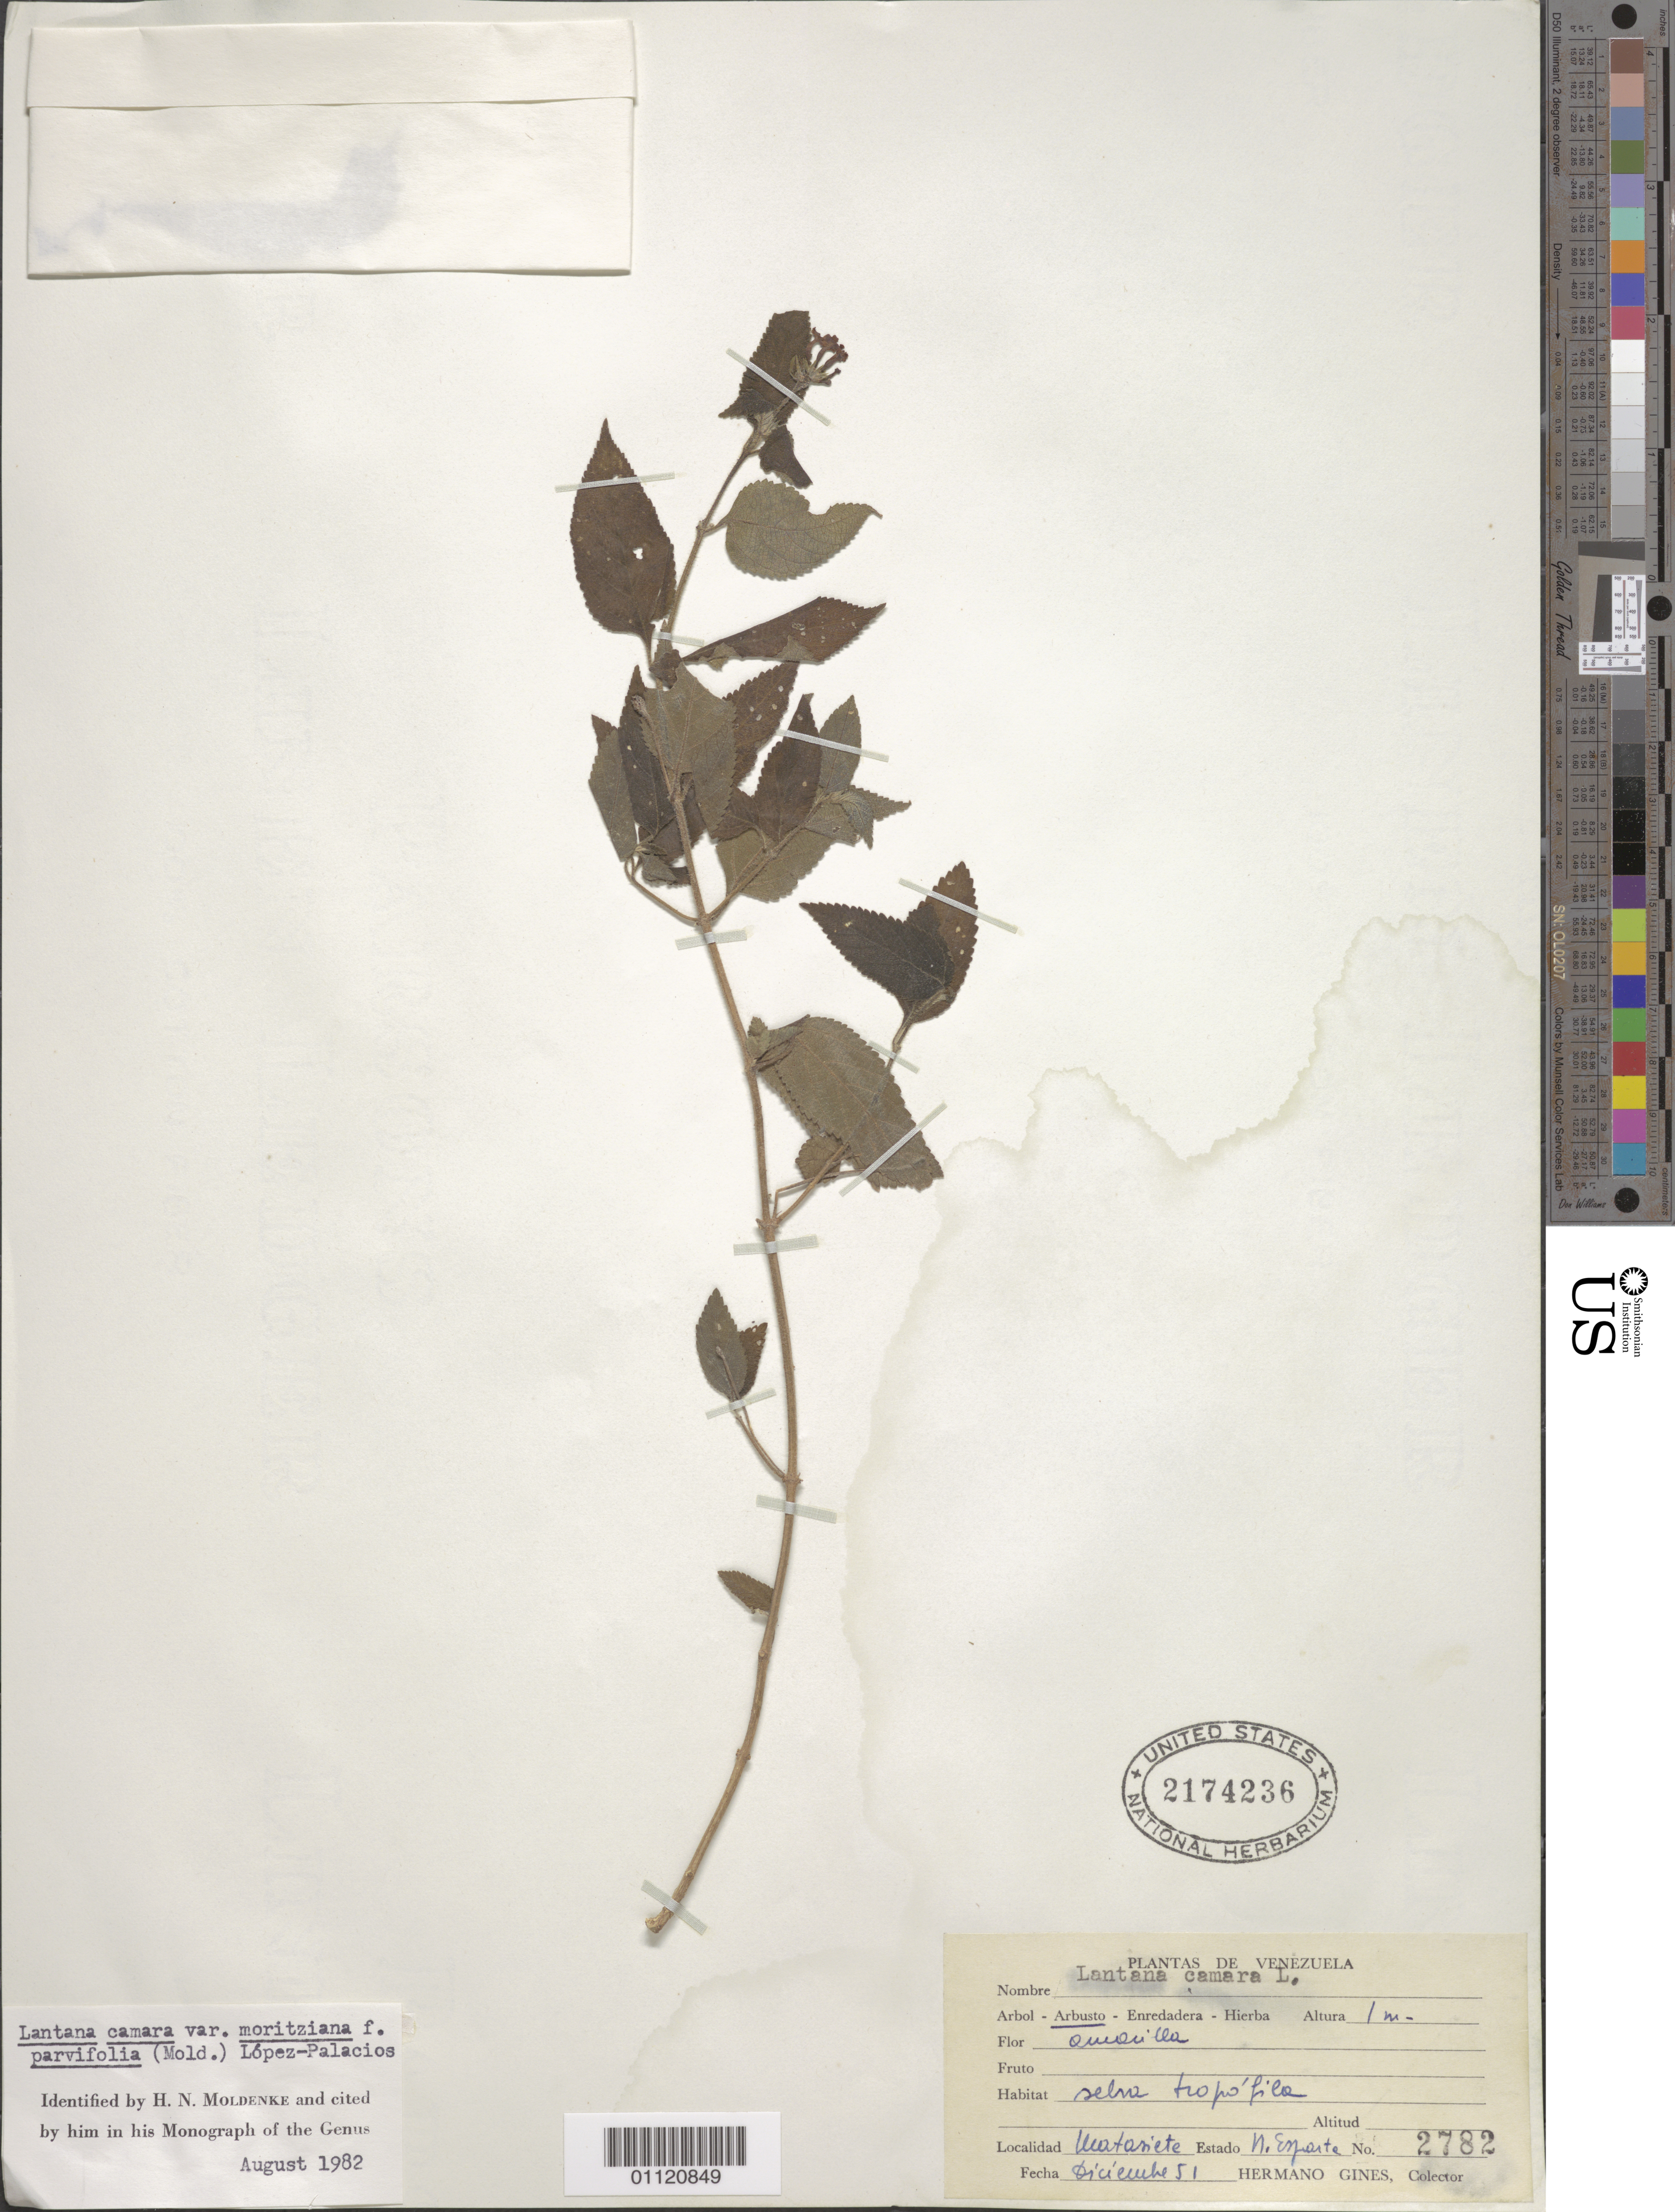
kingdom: Plantae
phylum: Tracheophyta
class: Magnoliopsida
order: Lamiales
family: Verbenaceae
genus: Lantana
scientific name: Lantana camara var. moritziana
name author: (Otto & A. Dietr.) López-Pal.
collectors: Bro. Gines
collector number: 2782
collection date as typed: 01 Dec 1951 to 31 Dec 1951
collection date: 1951-12-01/1951-12-31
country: Venezuela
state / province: Nueva Esparta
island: Margarita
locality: Matasiete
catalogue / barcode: US 2174236